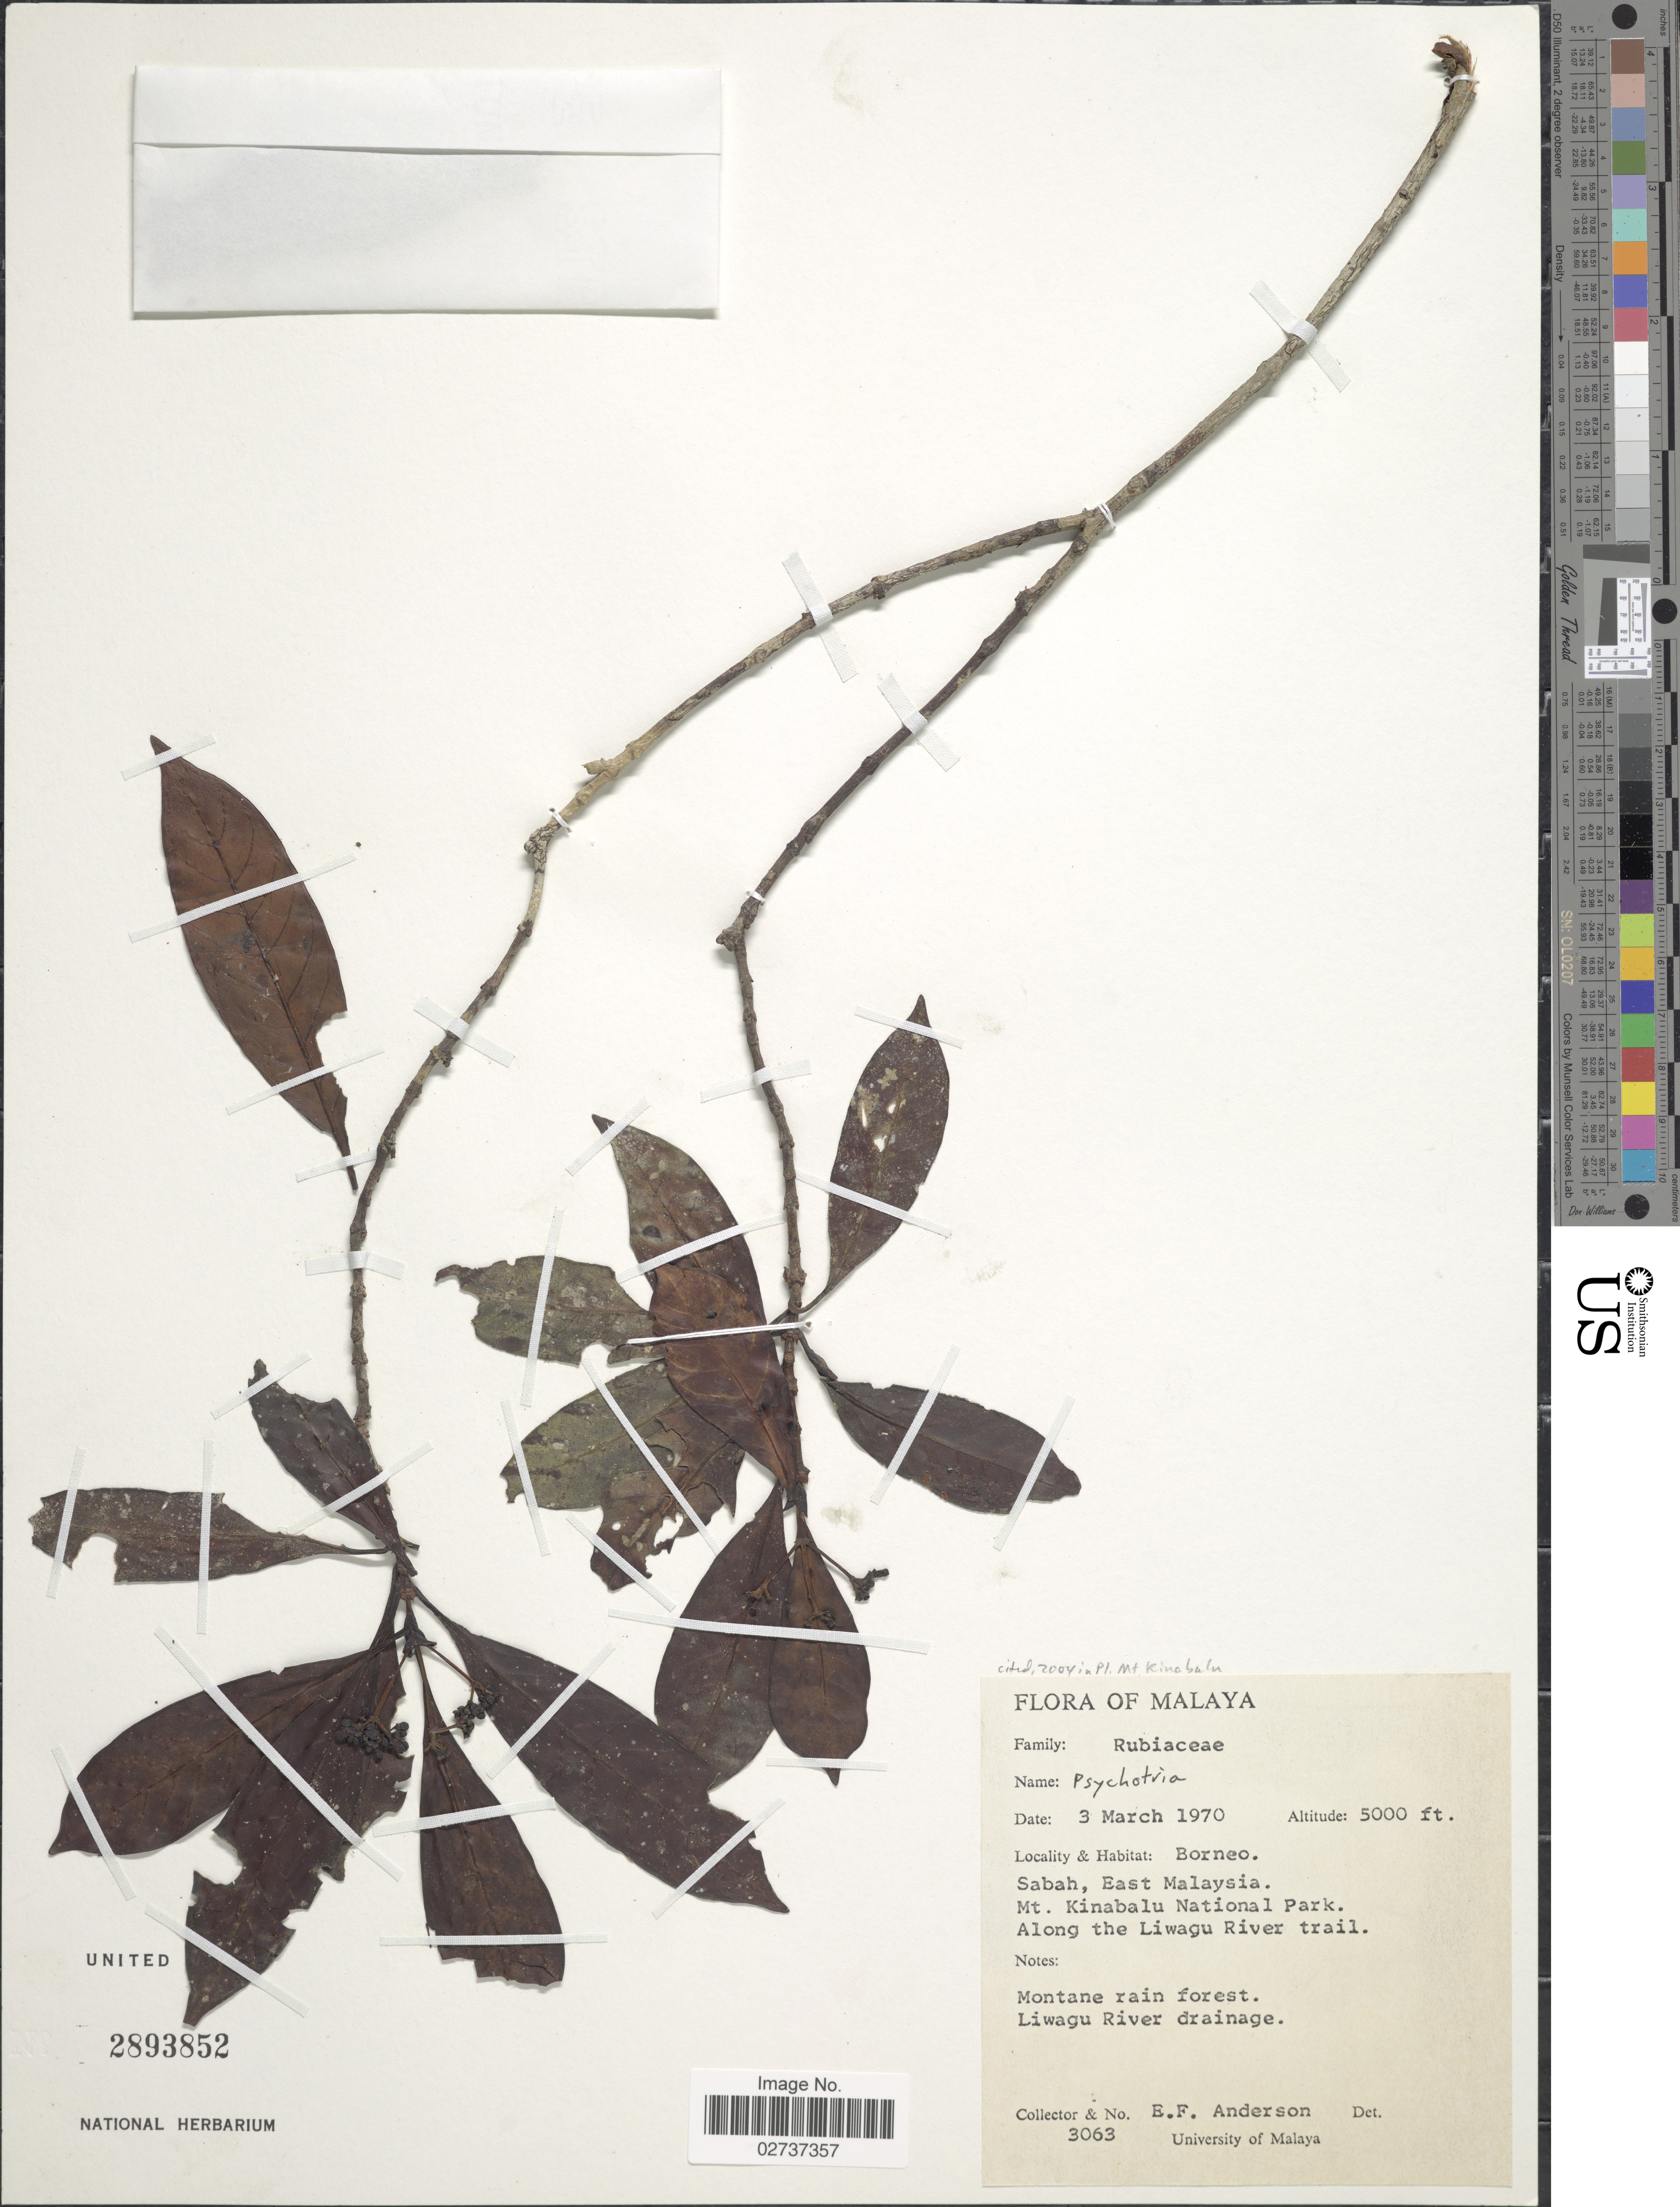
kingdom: Plantae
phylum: Tracheophyta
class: Magnoliopsida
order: Gentianales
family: Rubiaceae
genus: Psychotria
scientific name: Psychotria sp.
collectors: E. F. Anderson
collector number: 3063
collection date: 1970-03-03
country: Malaysia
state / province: Sabah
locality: Malaya. Borneo. East Malaysia. Mt. Kinabalu National Park. Along the Liwagu River trail. Motane rain forest. Liwagu River drainage.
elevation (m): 1524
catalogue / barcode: US 2893852